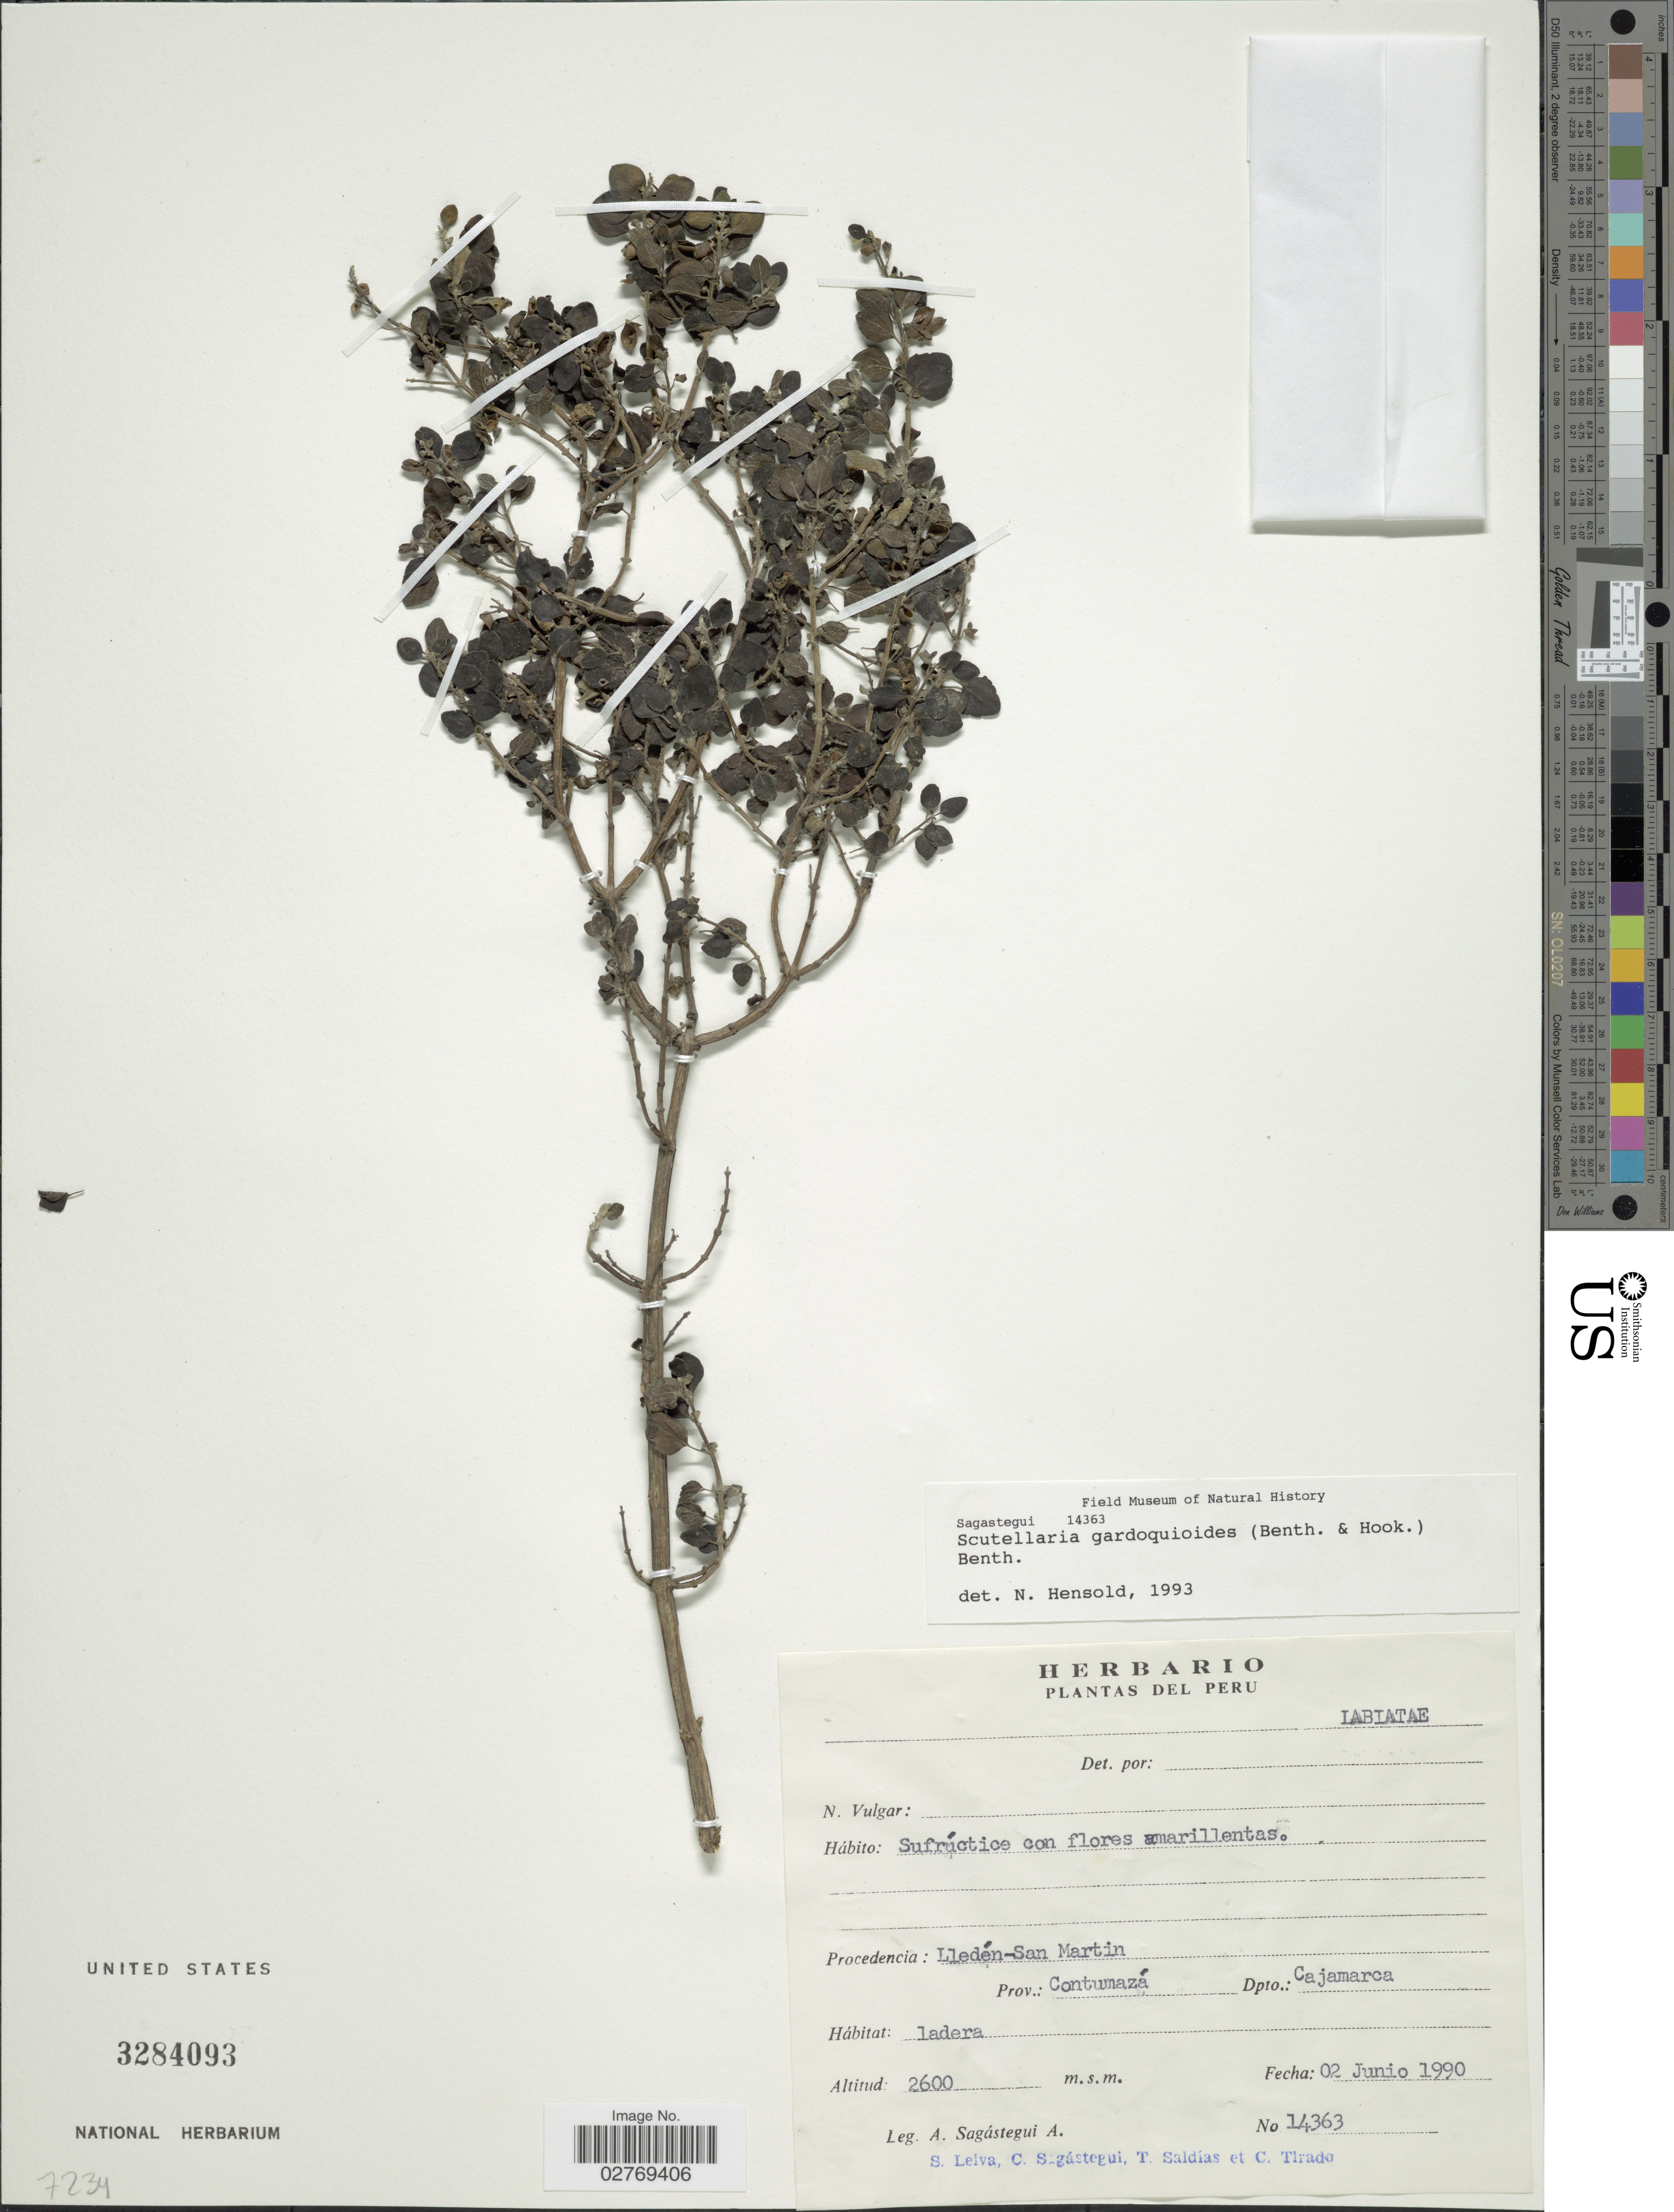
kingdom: Plantae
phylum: Tracheophyta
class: Magnoliopsida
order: Lamiales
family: Lamiaceae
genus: Scutellaria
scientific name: Scutellaria gardoquioides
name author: (Benth.) Benth.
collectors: A. Sagástegui A.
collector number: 14363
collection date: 1990-06-02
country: Peru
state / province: Cajamarca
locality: Procedencia: Lledén-San Martin, Prov.: Contumazá, Dpto.: Cajamarca.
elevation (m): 2600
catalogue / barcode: US 3284093